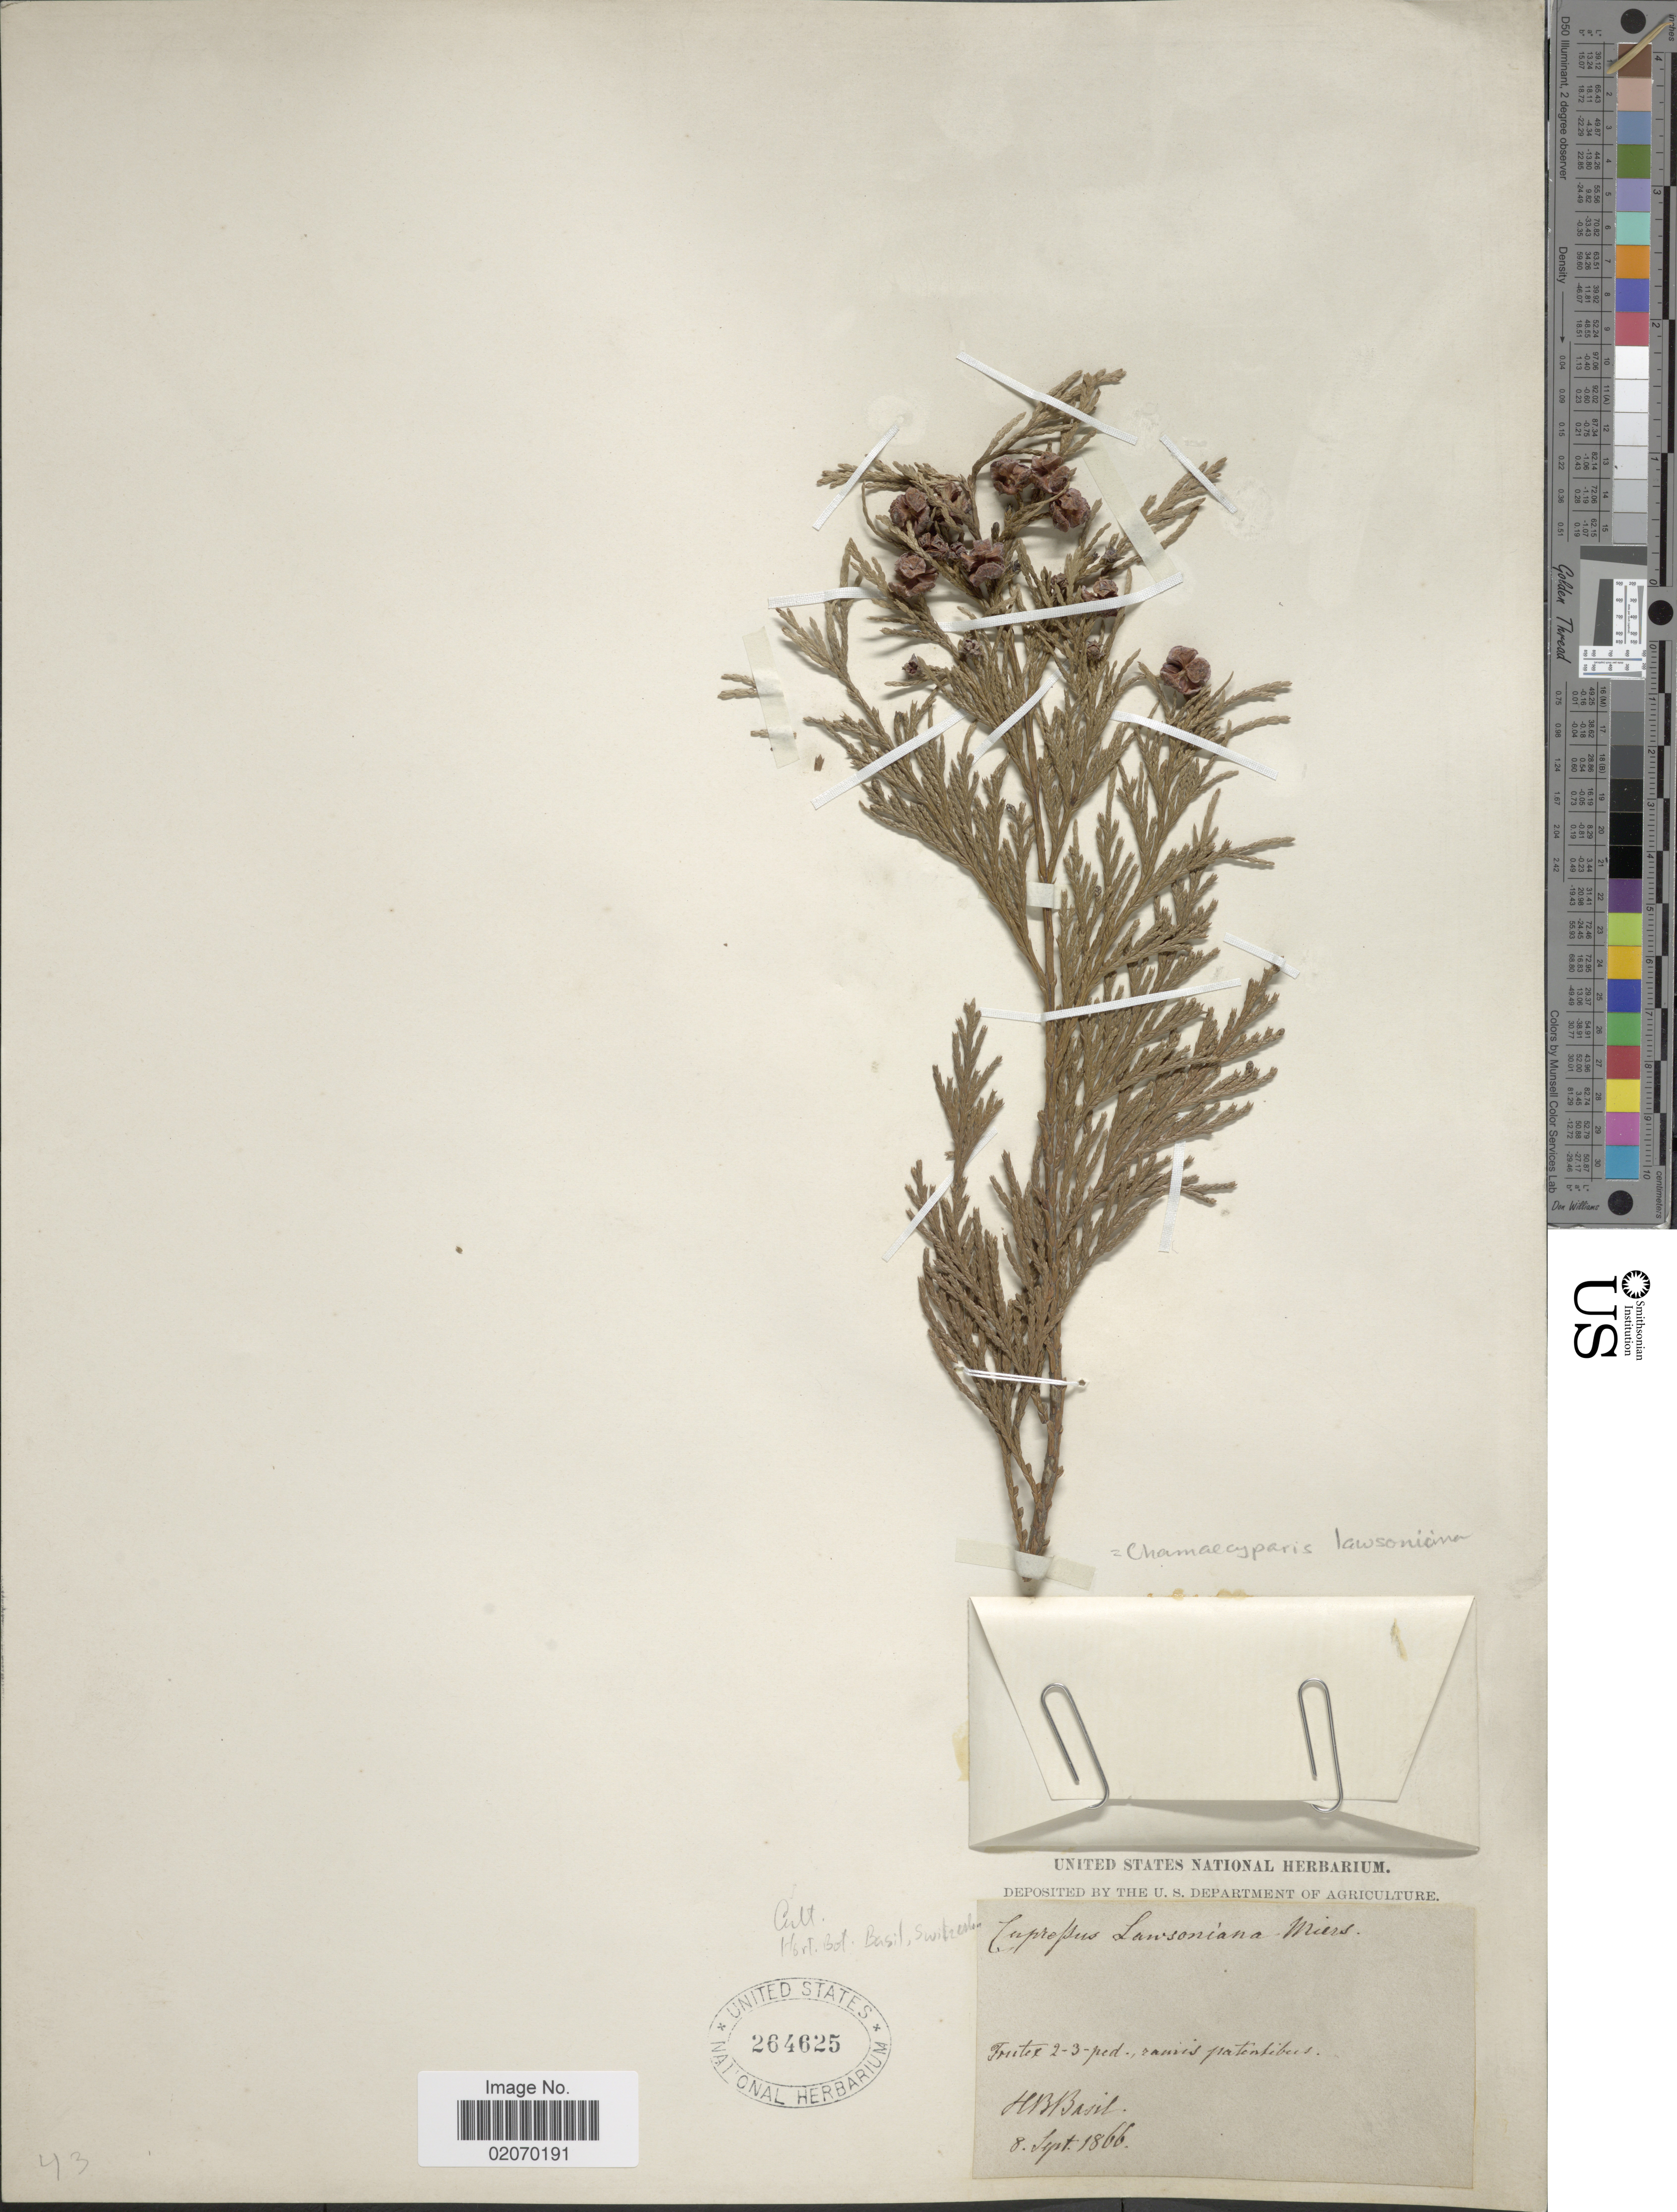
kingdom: Plantae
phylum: Tracheophyta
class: Pinopsida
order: Pinales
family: Cupressaceae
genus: Chamaecyparis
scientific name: Chamaecyparis lawsoniana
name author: (A. Murray bis) Parl.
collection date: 1866-09-08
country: Switzerland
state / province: Basel-Stadt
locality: HBBasil.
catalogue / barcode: US 264625